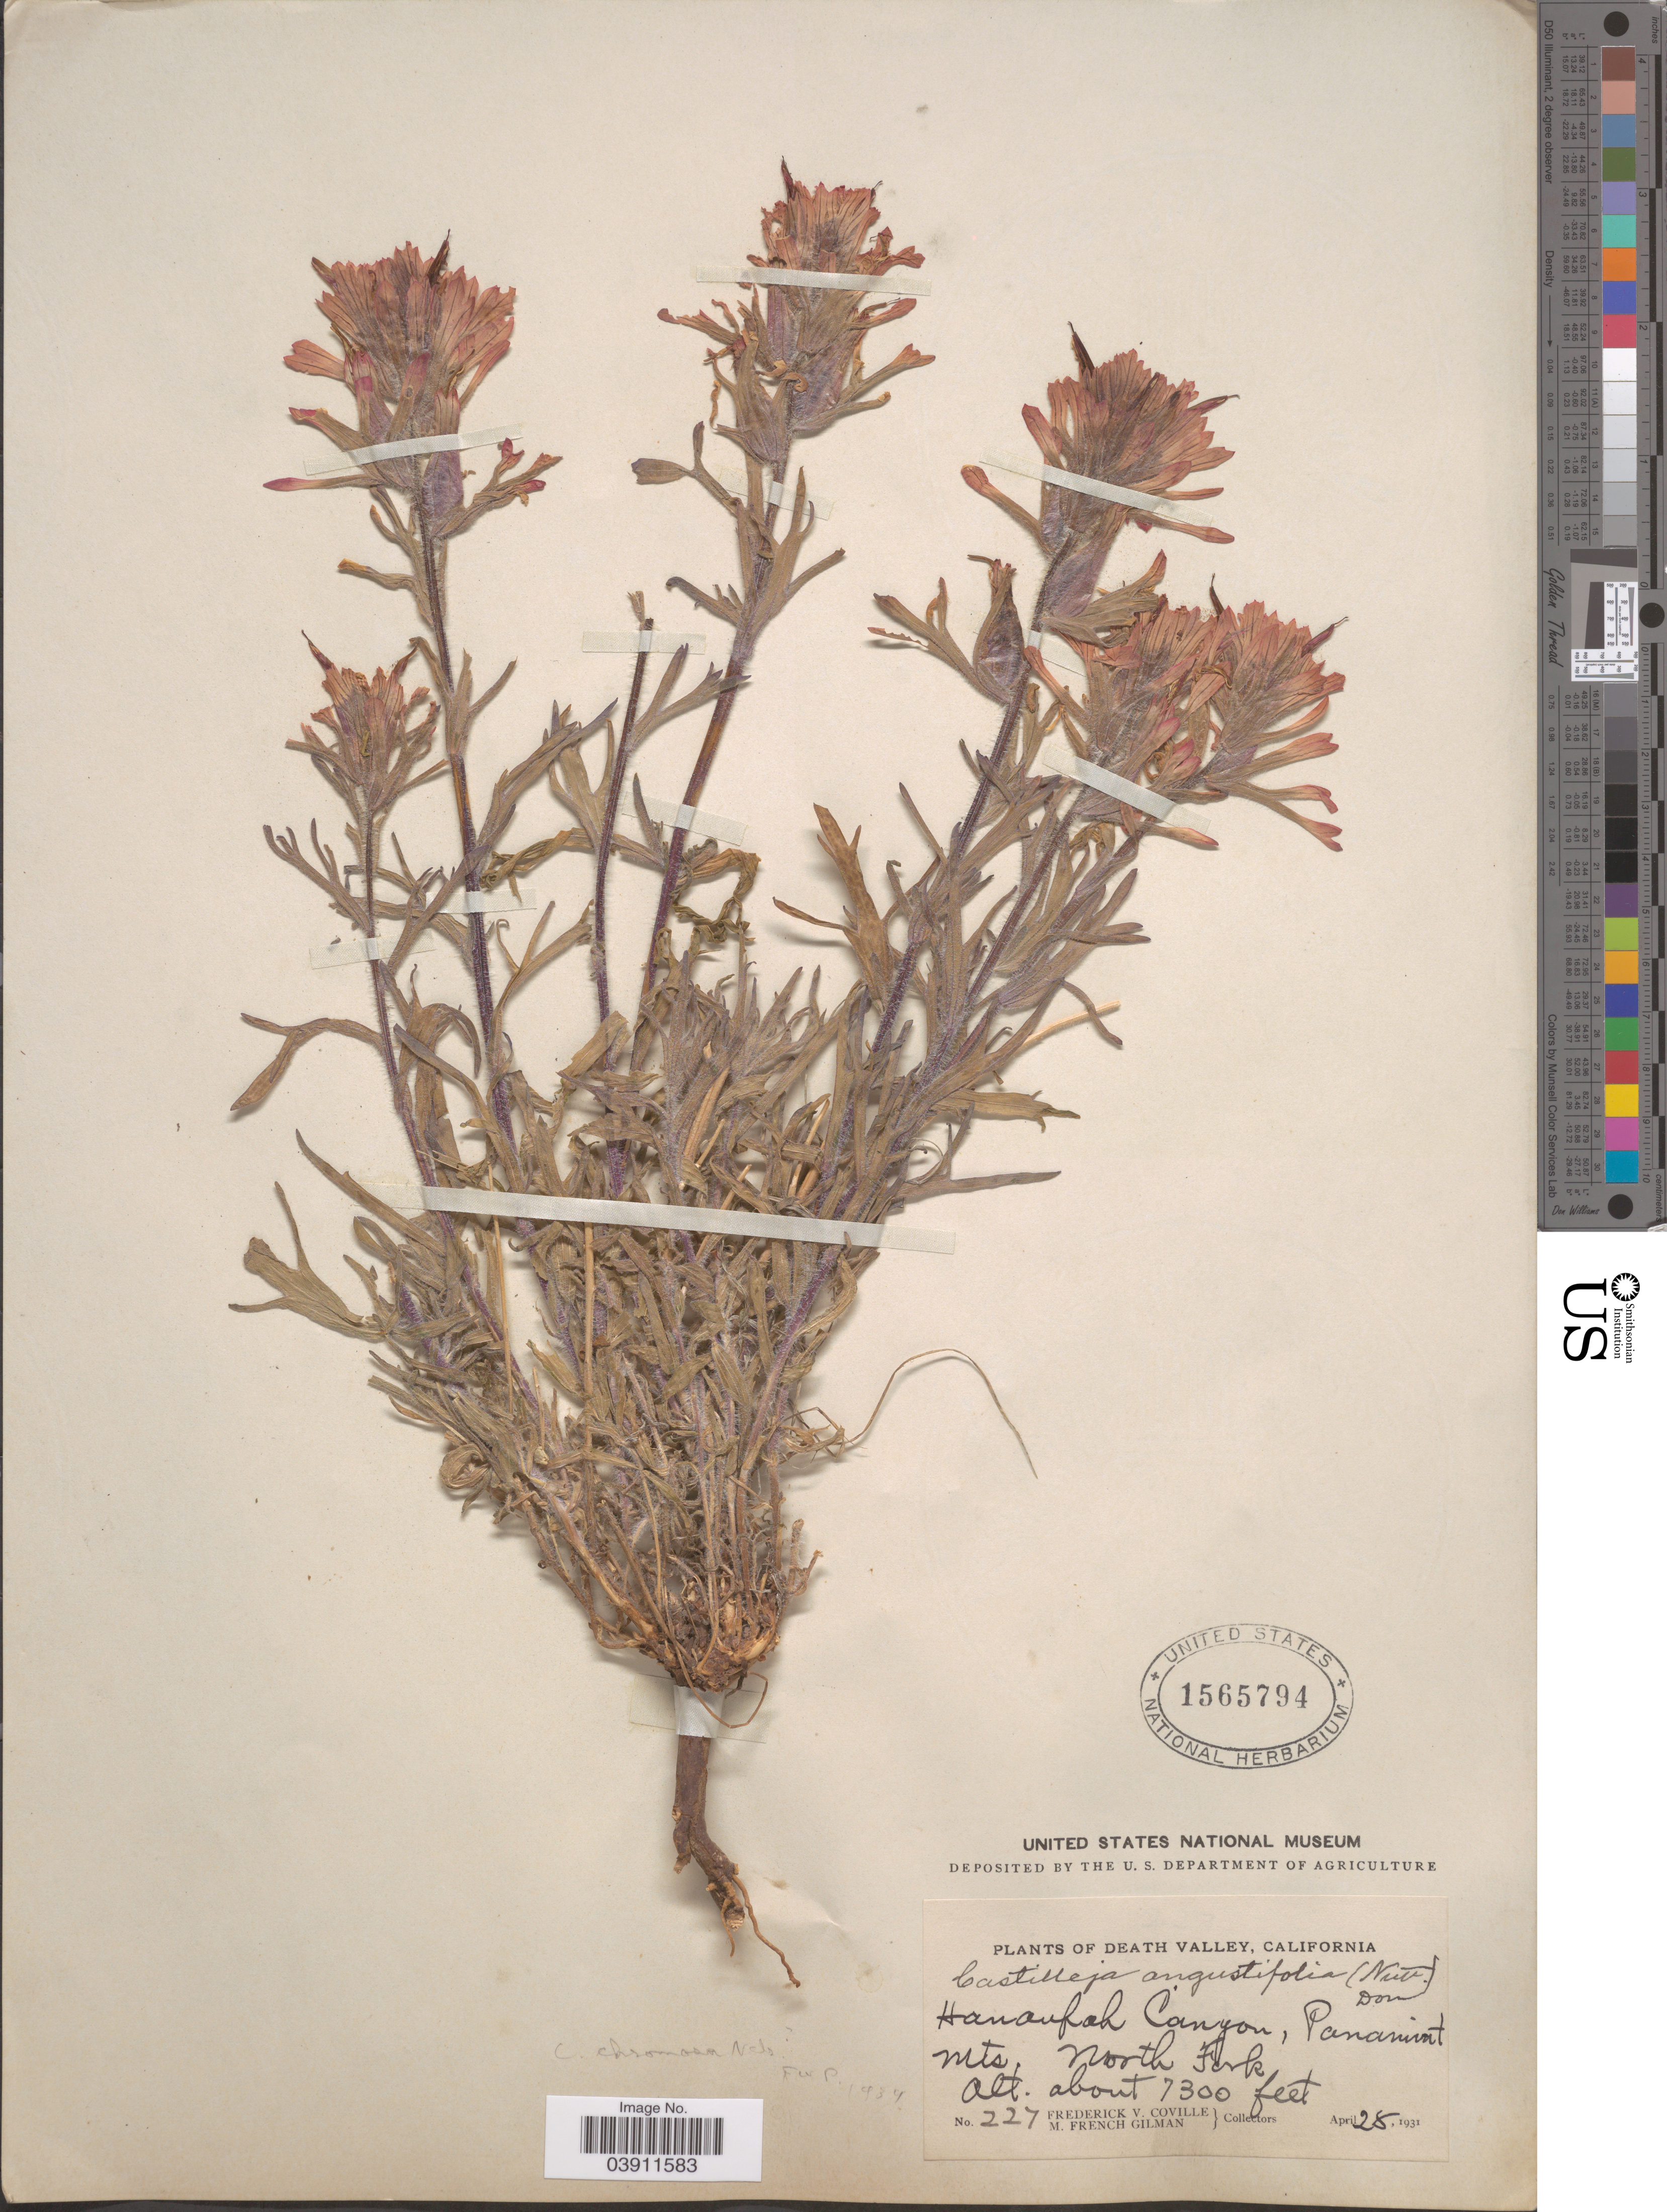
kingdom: Plantae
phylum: Tracheophyta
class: Magnoliopsida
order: Lamiales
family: Orobanchaceae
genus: Castilleja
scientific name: Castilleja chromosa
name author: A. Nelson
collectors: F. V. Coville & M. F. Gilman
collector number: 227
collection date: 1931-04-28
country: United States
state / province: California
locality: Death Valley. Hanaupah Canyon, Panamint Mts., North Fork.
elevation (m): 2225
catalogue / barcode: US 1565794